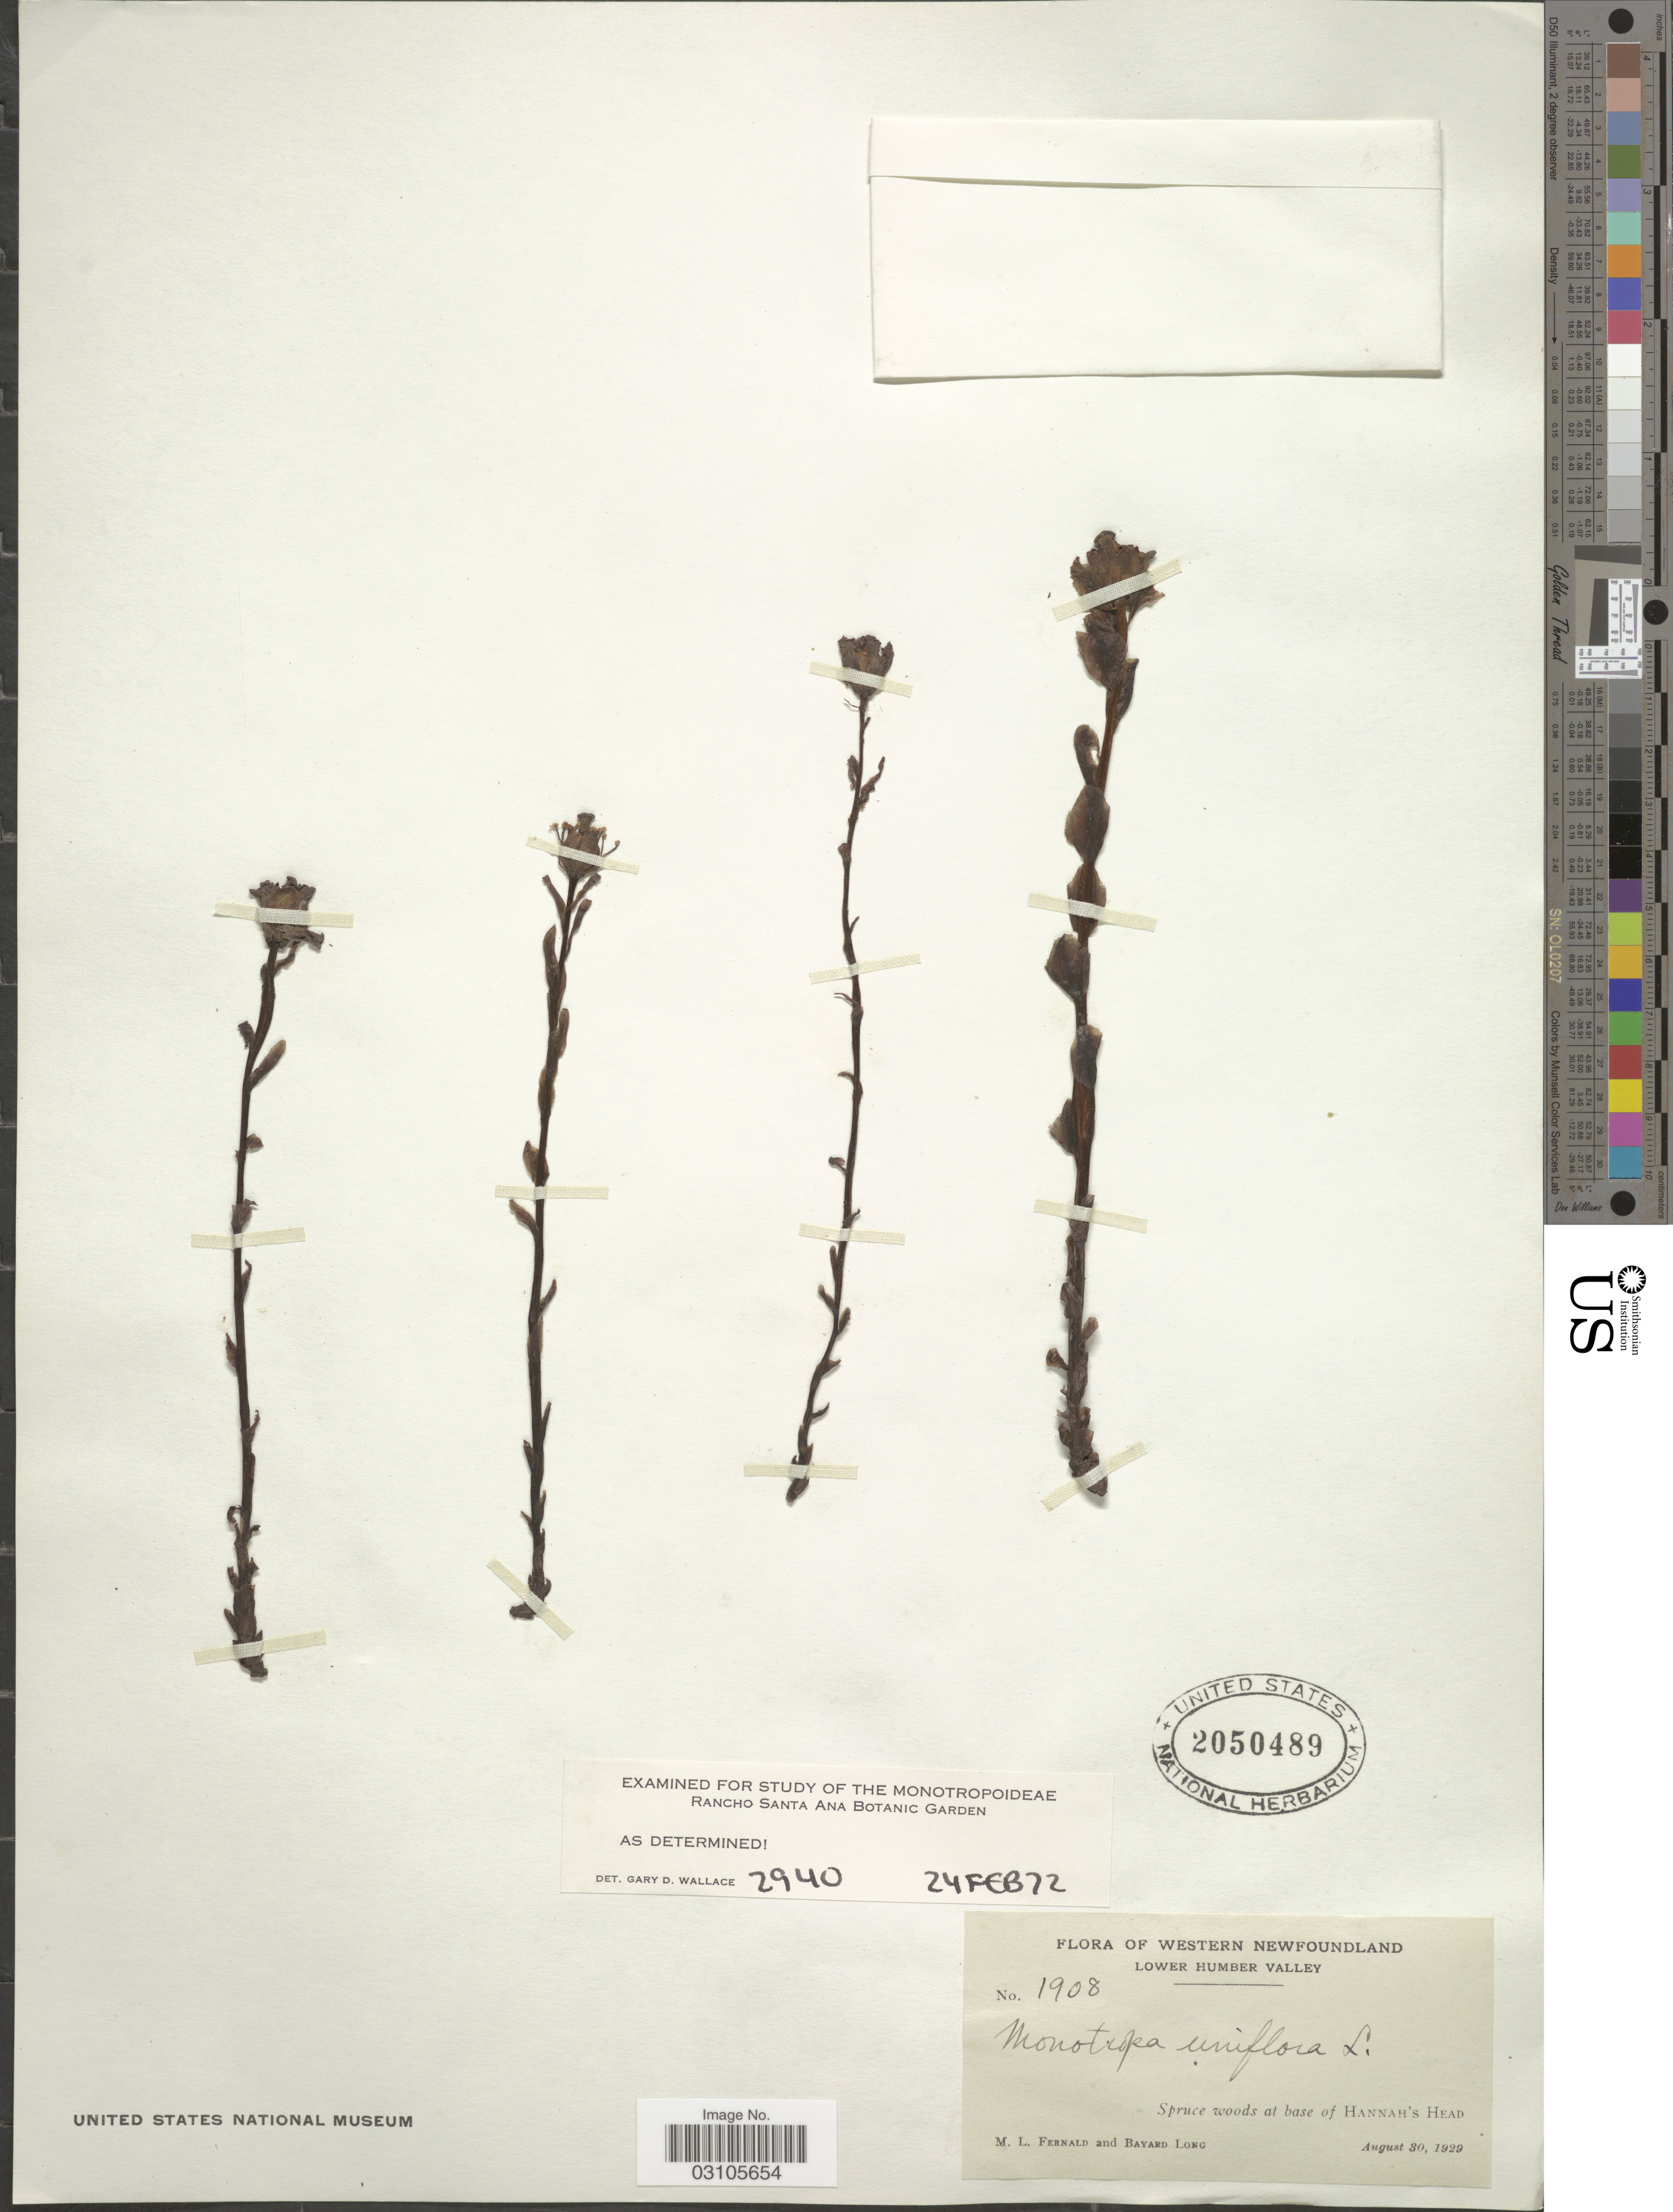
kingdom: Plantae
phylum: Tracheophyta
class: Magnoliopsida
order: Ericales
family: Ericaceae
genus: Monotropa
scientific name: Monotropa uniflora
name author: L.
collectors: M. L. Fernald & B. Long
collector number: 1908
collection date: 1929-08-30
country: Canada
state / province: Newfoundland and Labrador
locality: Western Newfoundland. Low Humber Valley. Spruce woods at base of Hannah's Head.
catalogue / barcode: US 2050489